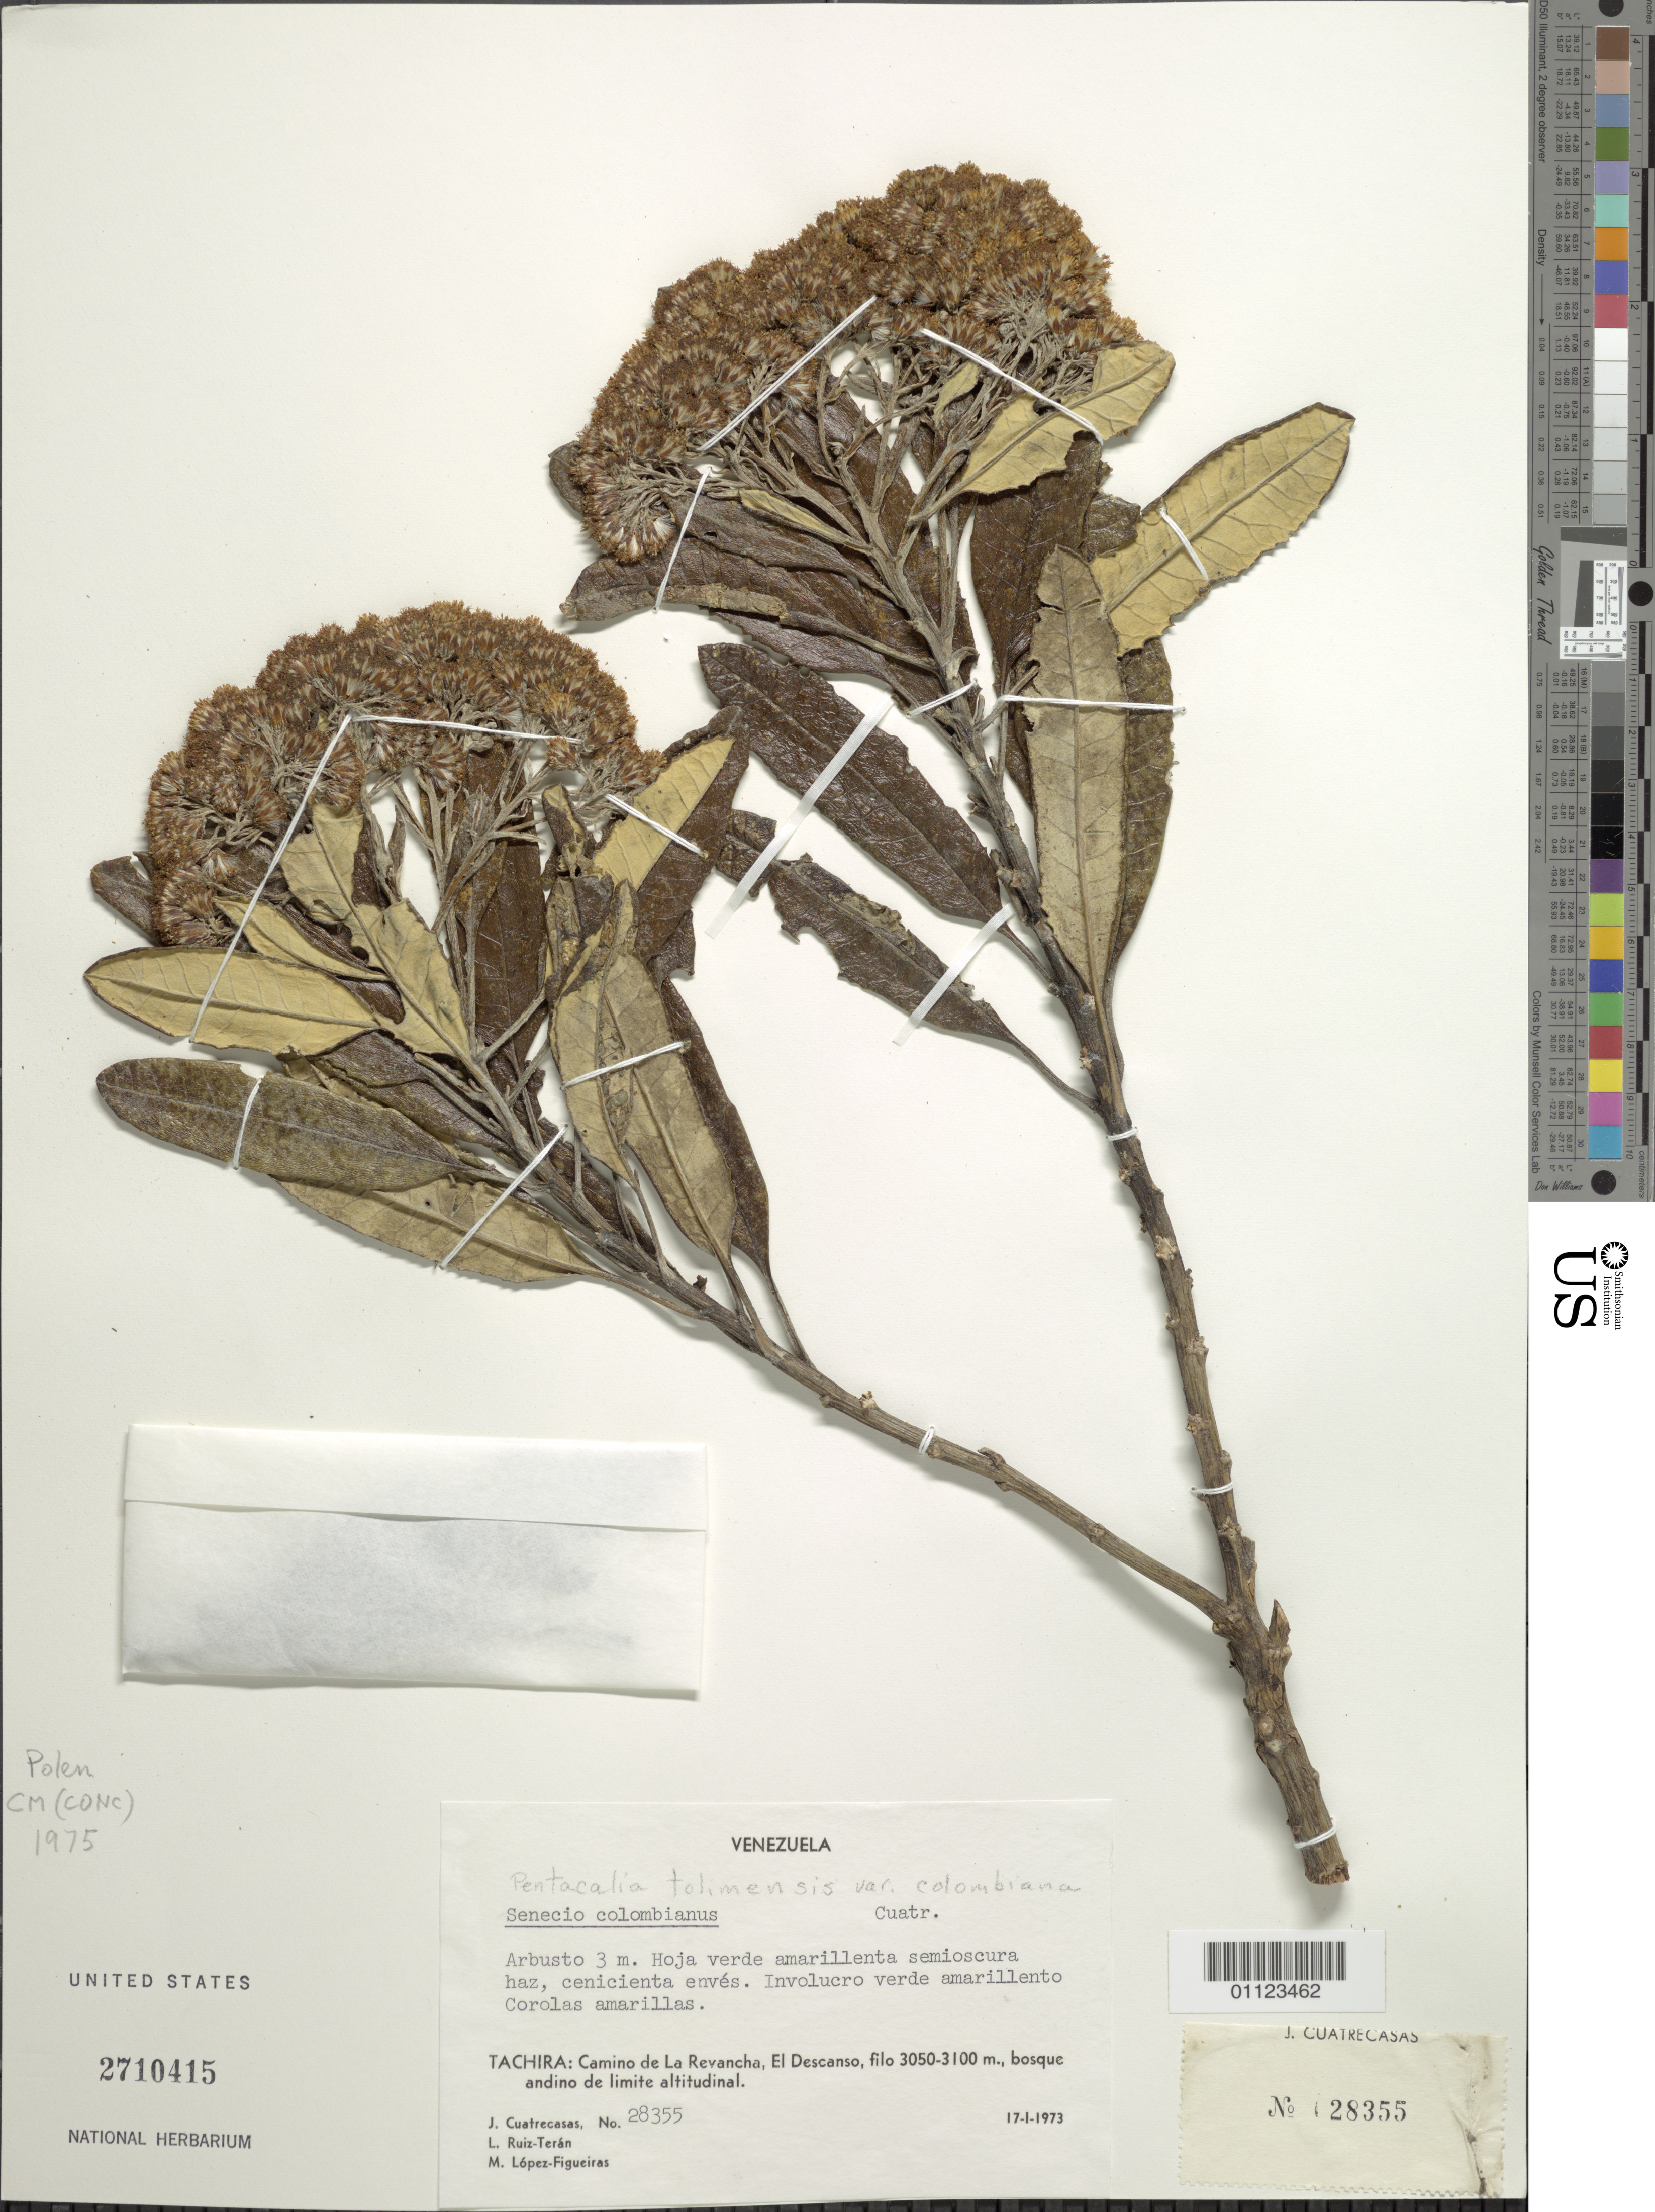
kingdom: Plantae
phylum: Tracheophyta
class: Magnoliopsida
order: Asterales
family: Asteraceae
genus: Pentacalia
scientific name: Pentacalia tolimensis var. colombiana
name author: (Cuatrec.) S. Díaz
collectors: J. Cuatrecasas, L. E. Ruíz-Terán & M. López Figueiras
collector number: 28355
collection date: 1973-01-17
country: Venezuela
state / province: Tachira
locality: Camino de La Revancha, El Descanso, filo, bosque andino de limite altitudinal.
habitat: Bosque andino de limite altitudinal.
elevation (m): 3050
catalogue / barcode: US 2710415